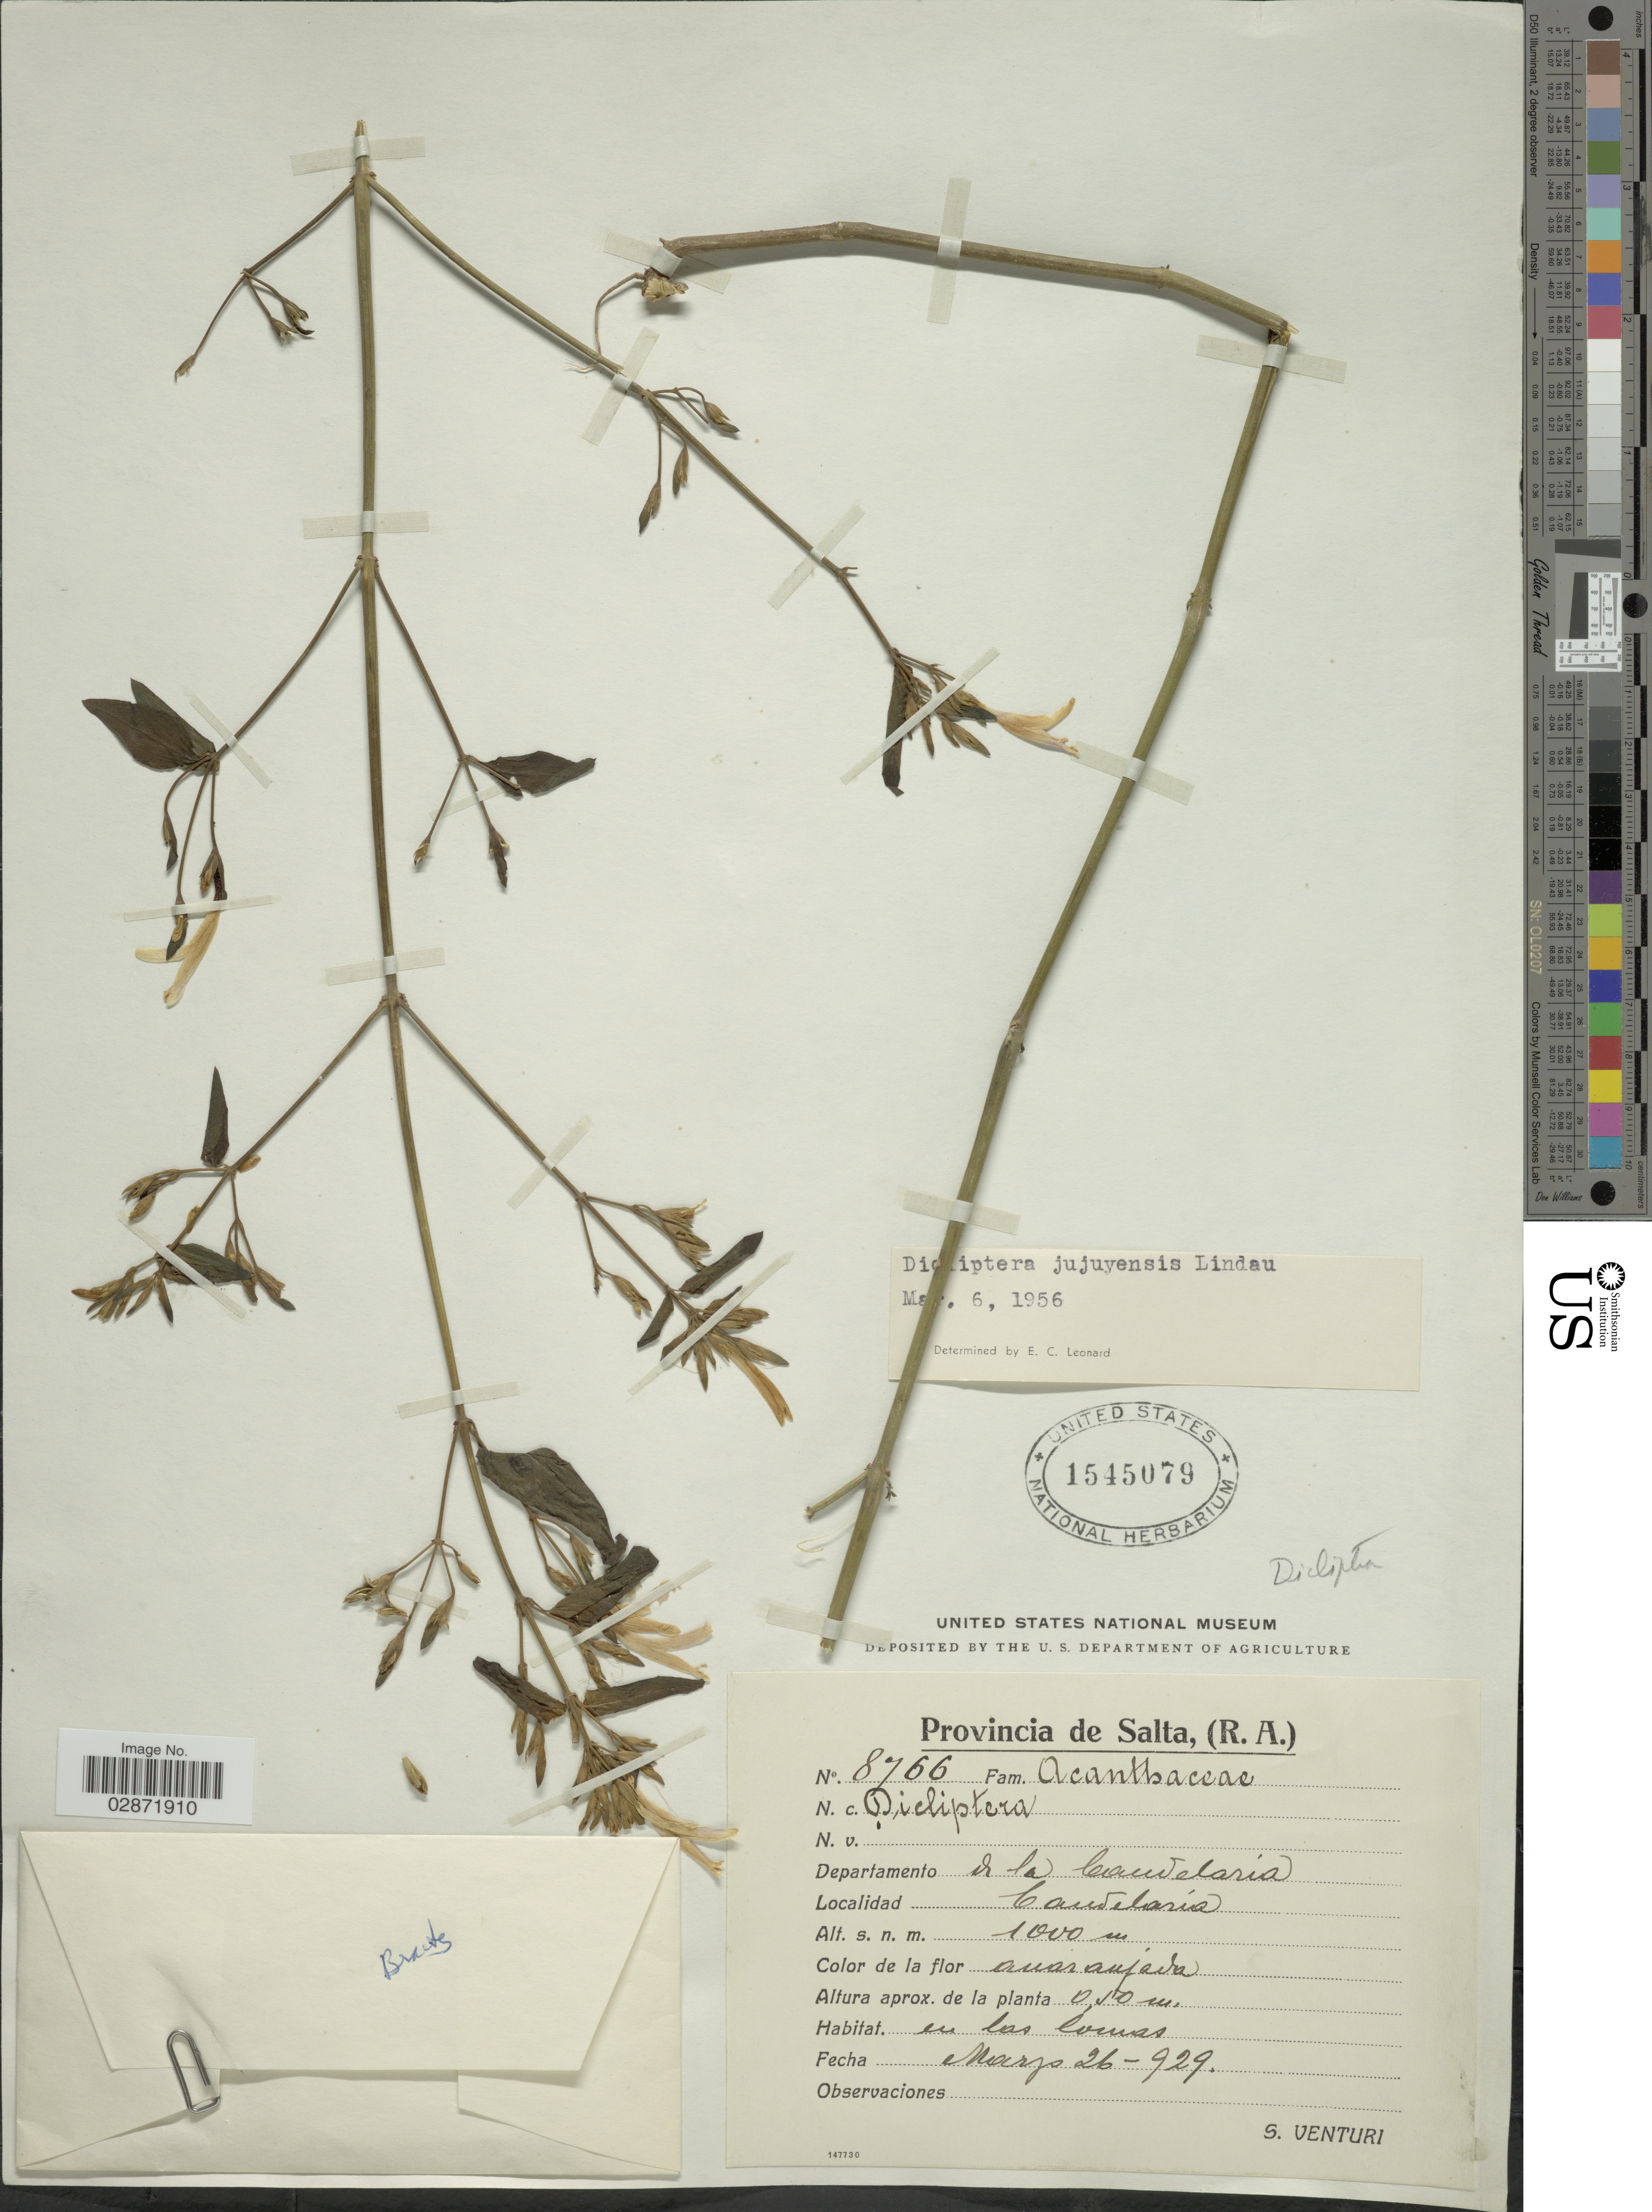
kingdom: Plantae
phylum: Tracheophyta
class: Magnoliopsida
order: Lamiales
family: Acanthaceae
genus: Dicliptera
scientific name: Dicliptera jujuyensis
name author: Lindau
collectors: S. Venturi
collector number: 8766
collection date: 1929-03-26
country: Argentina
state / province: Salta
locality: Provincia de Salta, (R. A.), Departamento de la Candelaria, Candelaria.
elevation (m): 1000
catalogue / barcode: US 1545079